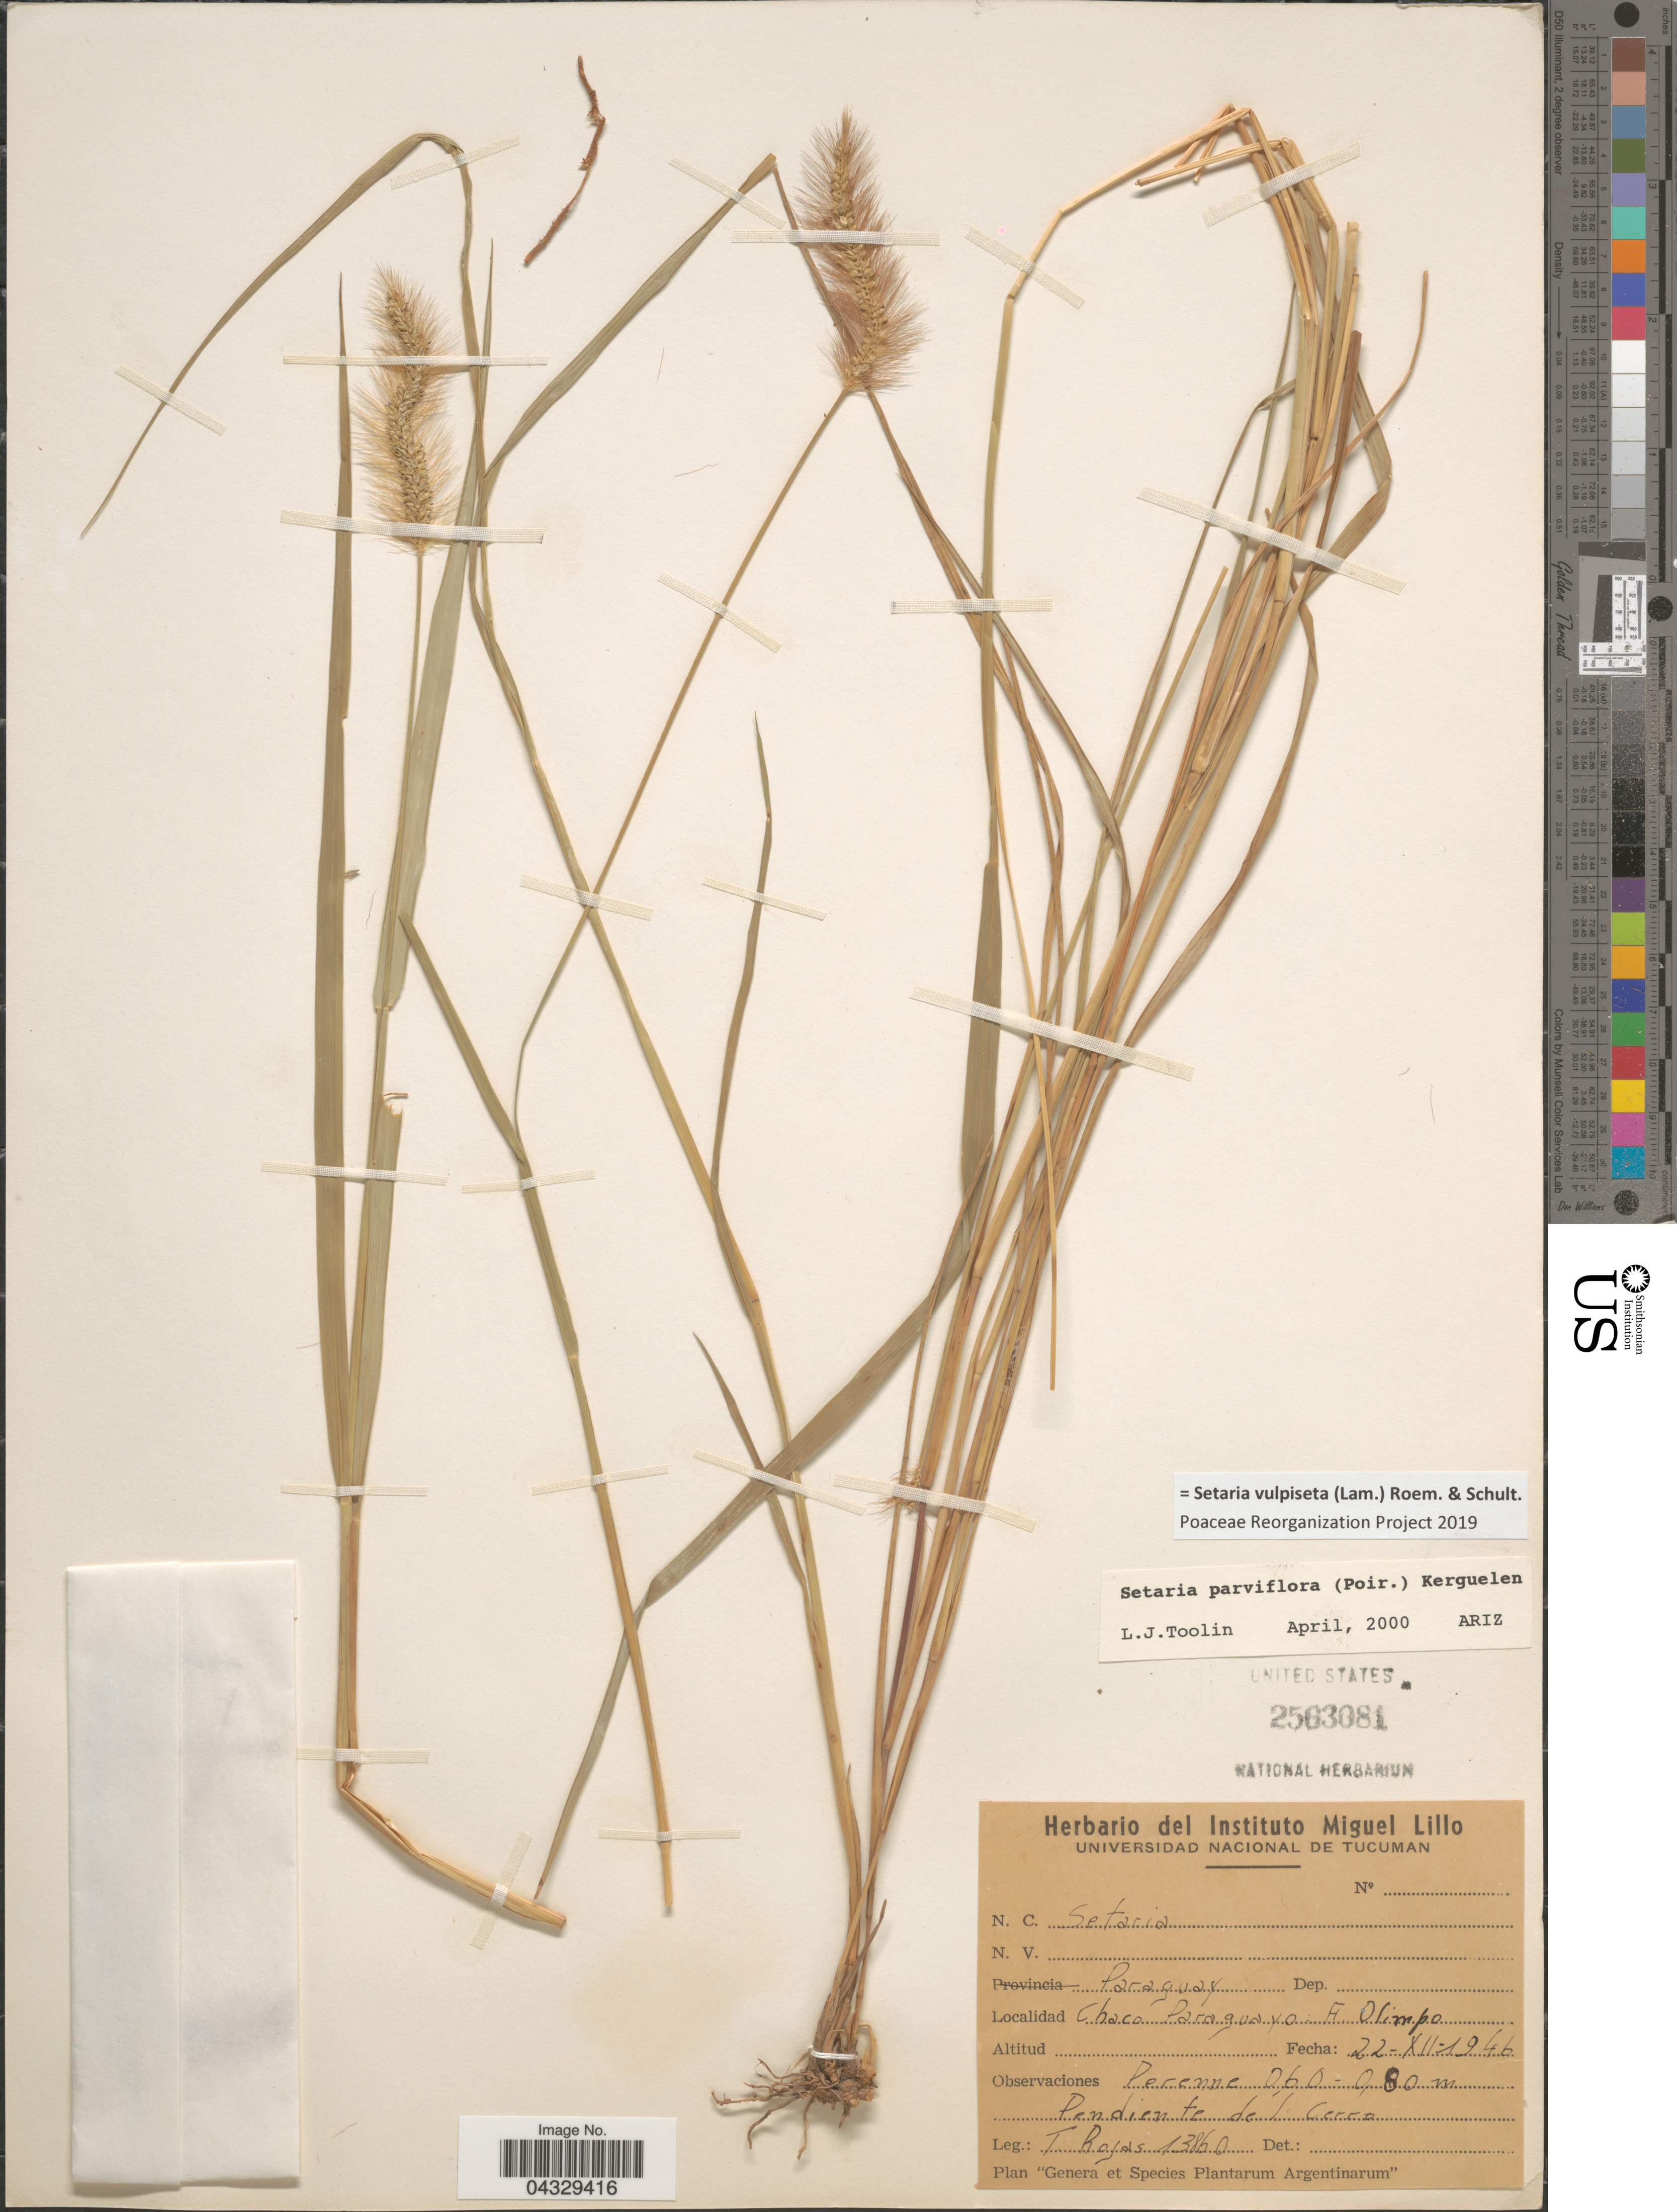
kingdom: Plantae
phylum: Tracheophyta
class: Liliopsida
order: Poales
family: Poaceae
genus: Setaria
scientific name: Setaria vulpiseta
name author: (Lam.) Roem. & Schult.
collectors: T. Rojas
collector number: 13860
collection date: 1946-12-22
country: Paraguay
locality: Chaco. Paraguayo: A. Olimpo.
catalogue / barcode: US 2563081